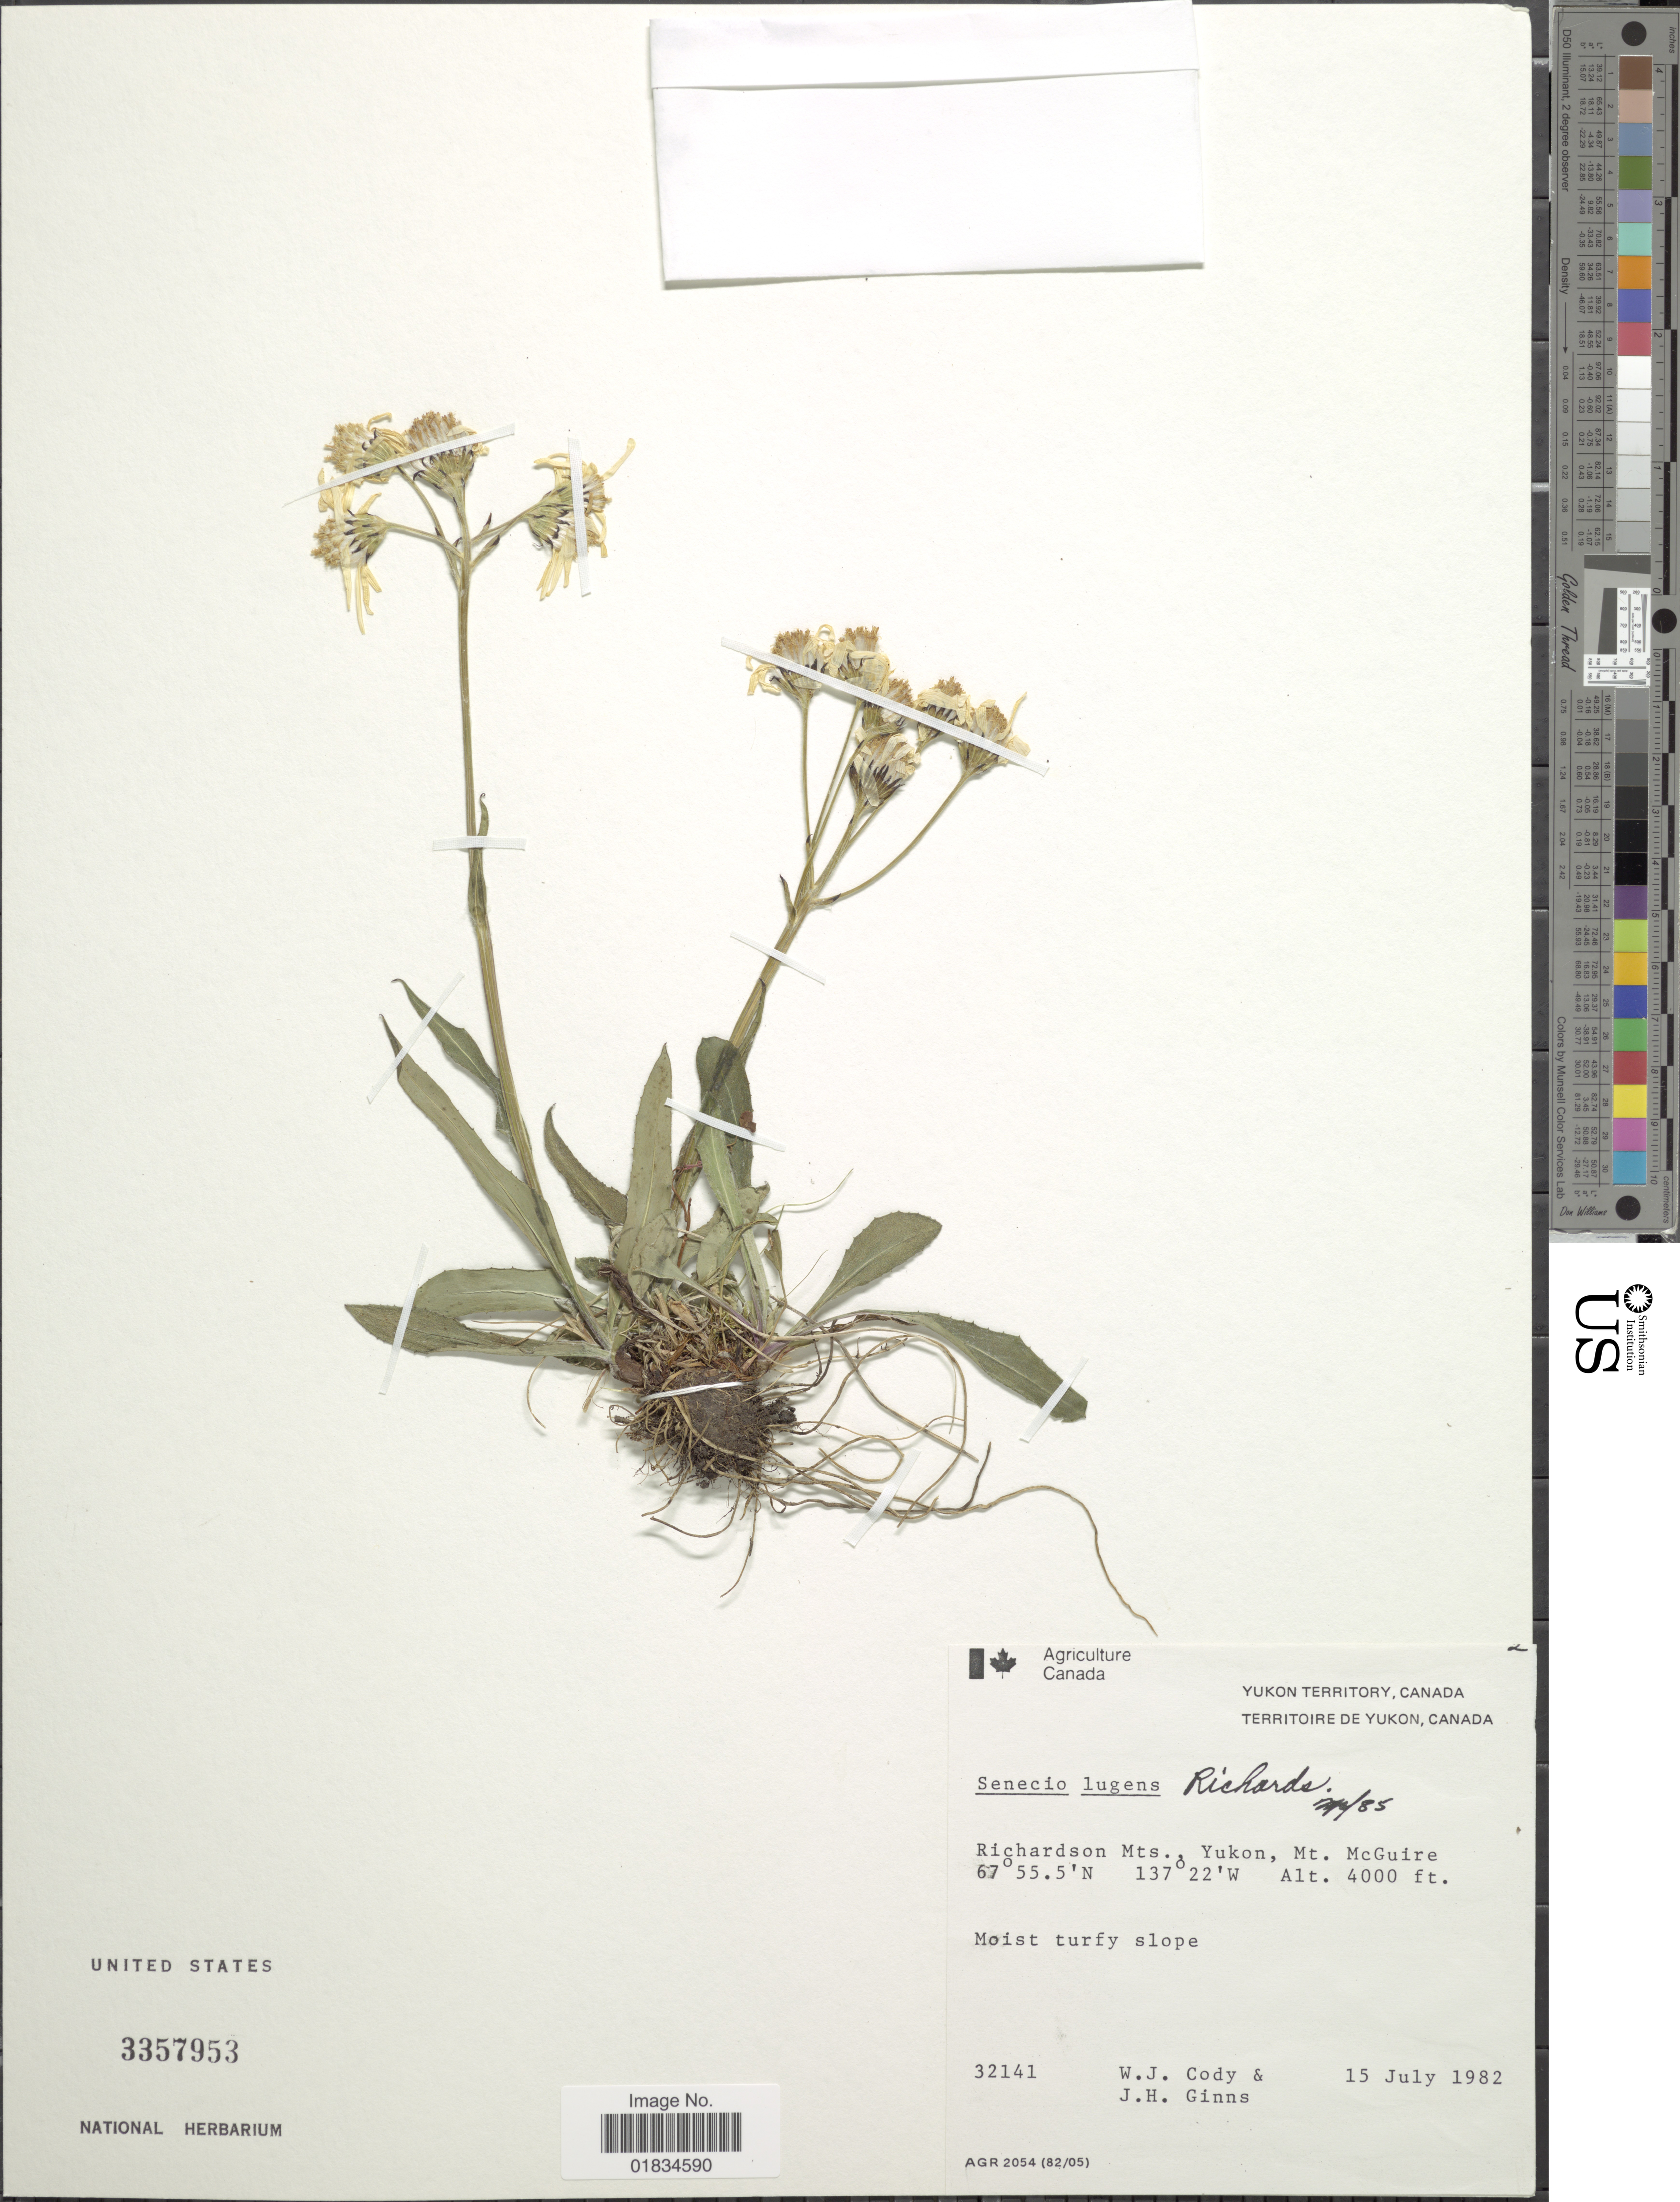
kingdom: Plantae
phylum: Tracheophyta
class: Magnoliopsida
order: Asterales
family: Asteraceae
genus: Senecio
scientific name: Senecio lugens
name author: Richardson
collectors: W. Cody & J. Ginns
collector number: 32141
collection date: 1982-07-15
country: Canada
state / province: Yukon Territory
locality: Richardson Mts., Yukon, Mt. McGuire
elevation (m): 1219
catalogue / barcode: US 3357953